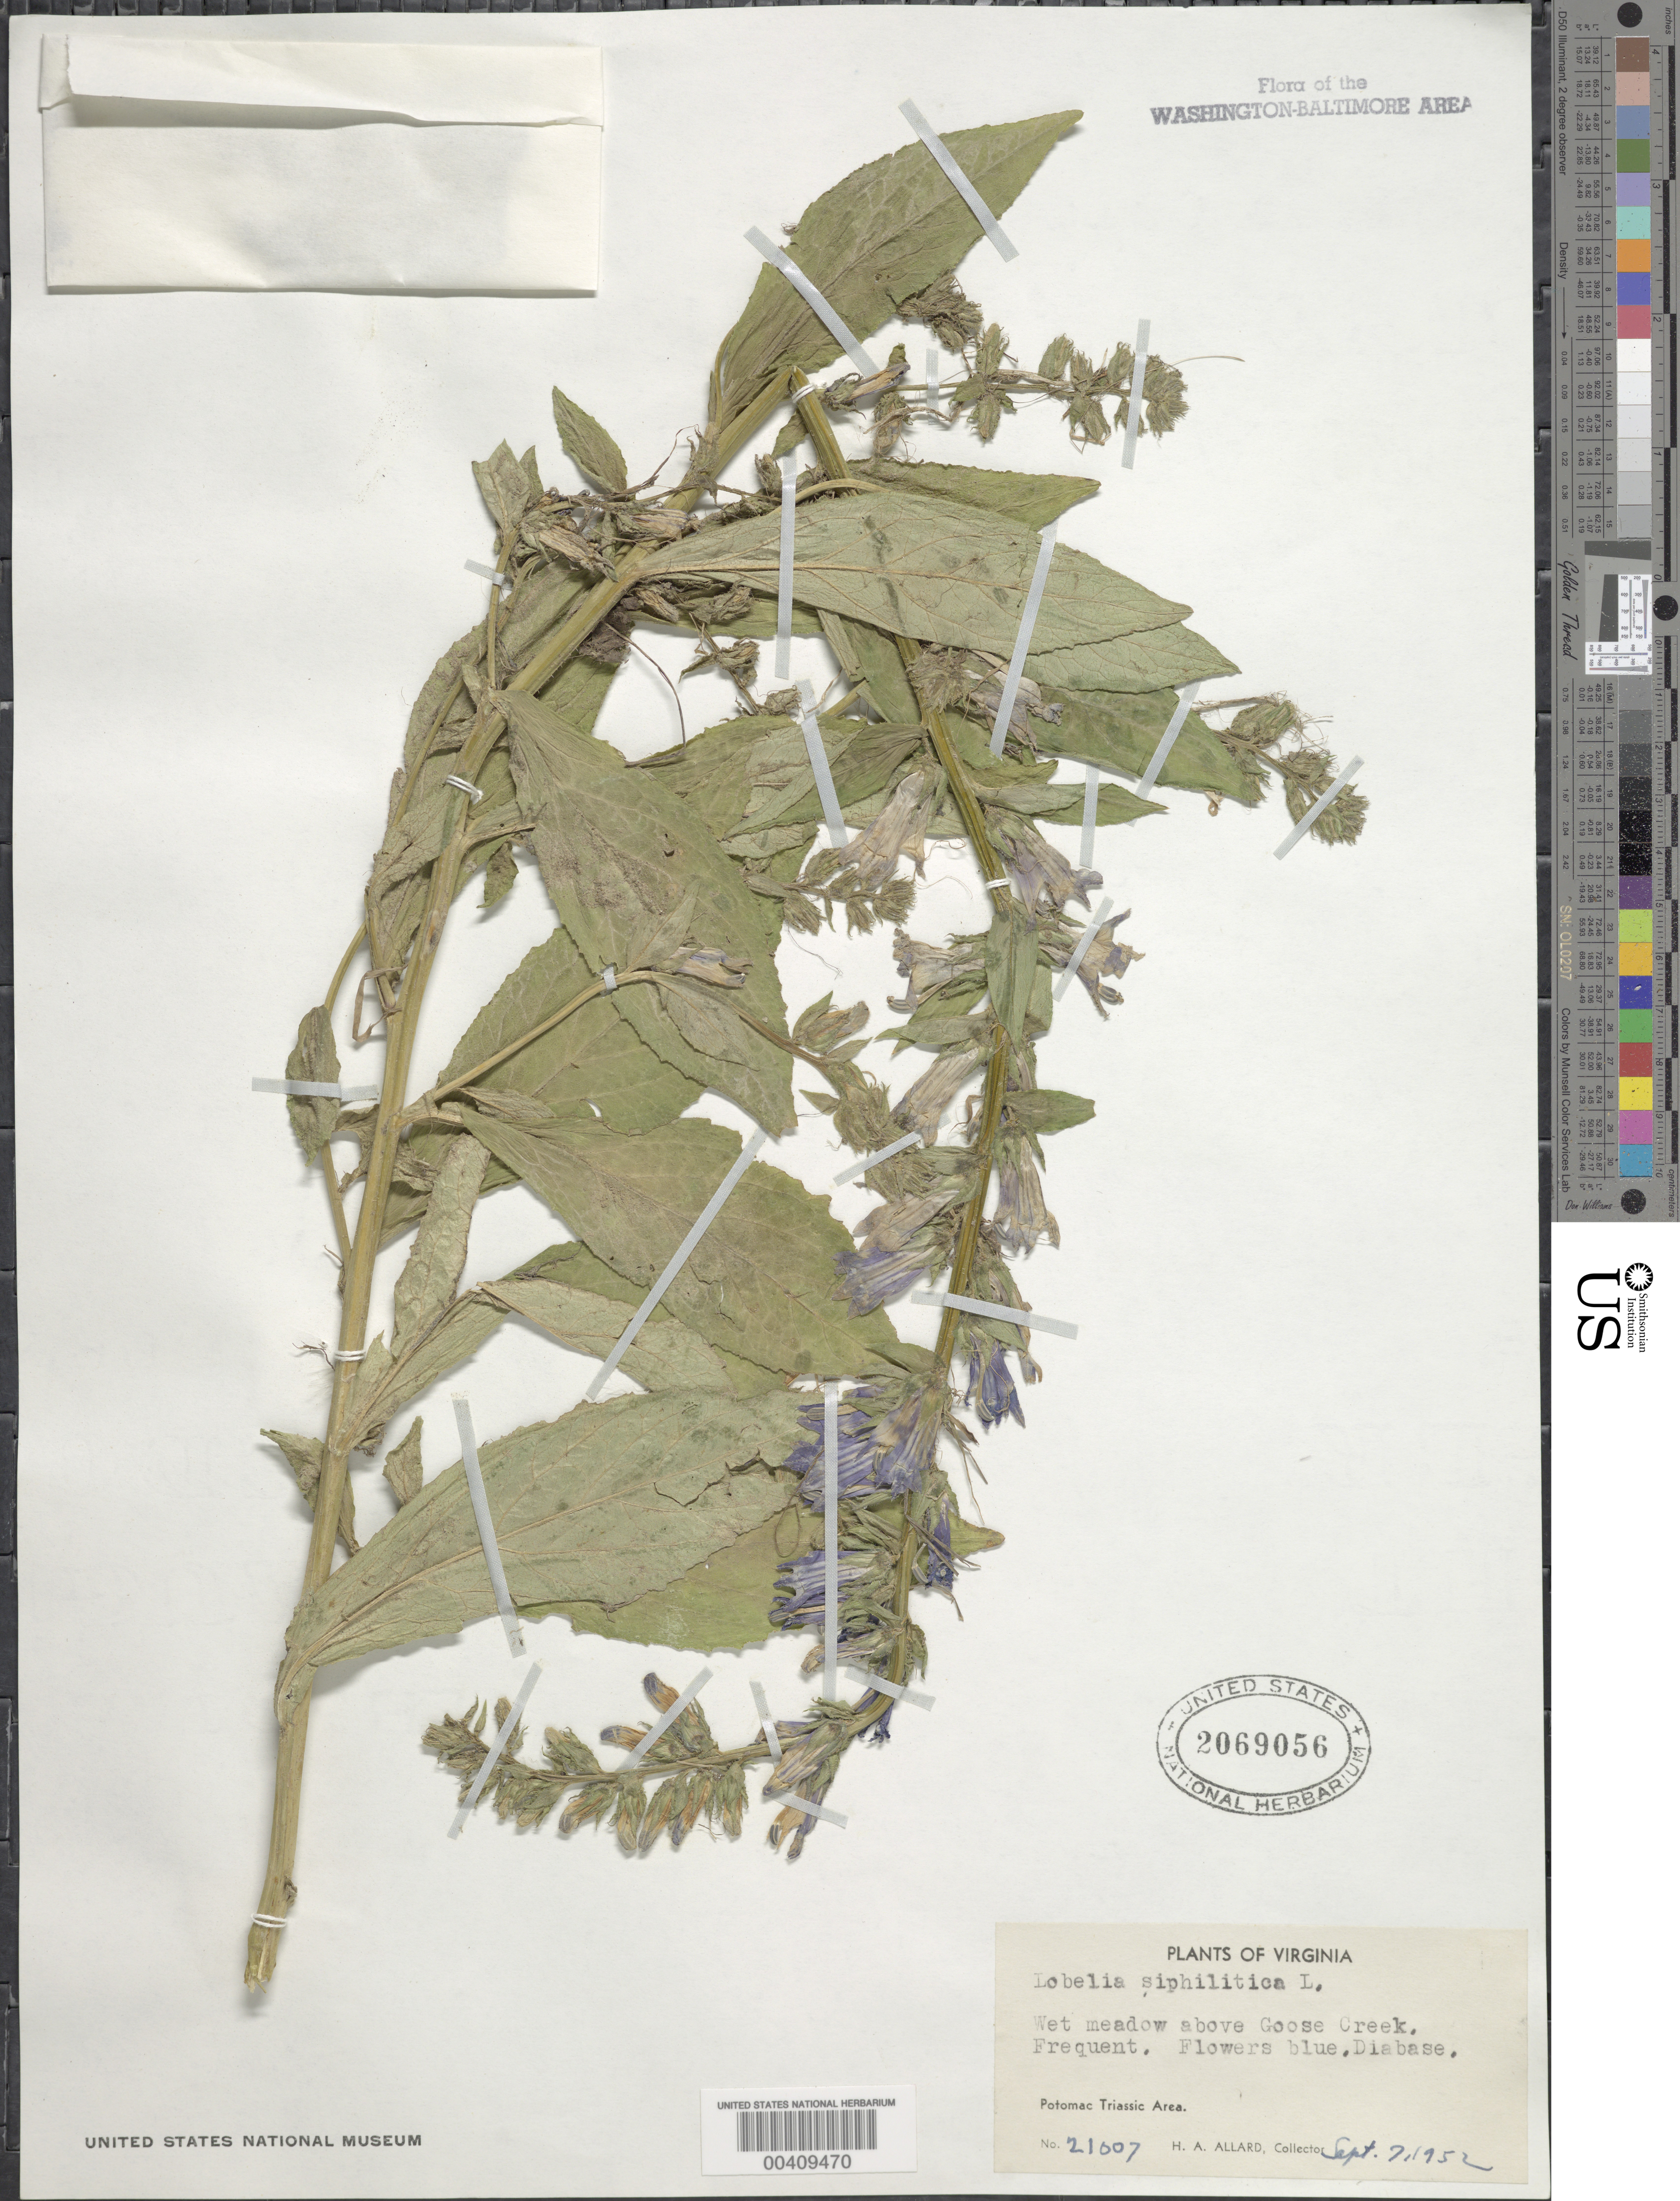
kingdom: Plantae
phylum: Tracheophyta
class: Magnoliopsida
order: Asterales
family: Campanulaceae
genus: Lobelia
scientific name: Lobelia siphilitica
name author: L.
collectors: H. A. Allard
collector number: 21607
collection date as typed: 07 Sep 1952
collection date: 1952-09-07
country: United States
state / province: Virginia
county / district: Loudoun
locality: Wet meadow above Goose Creek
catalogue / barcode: US 2069056